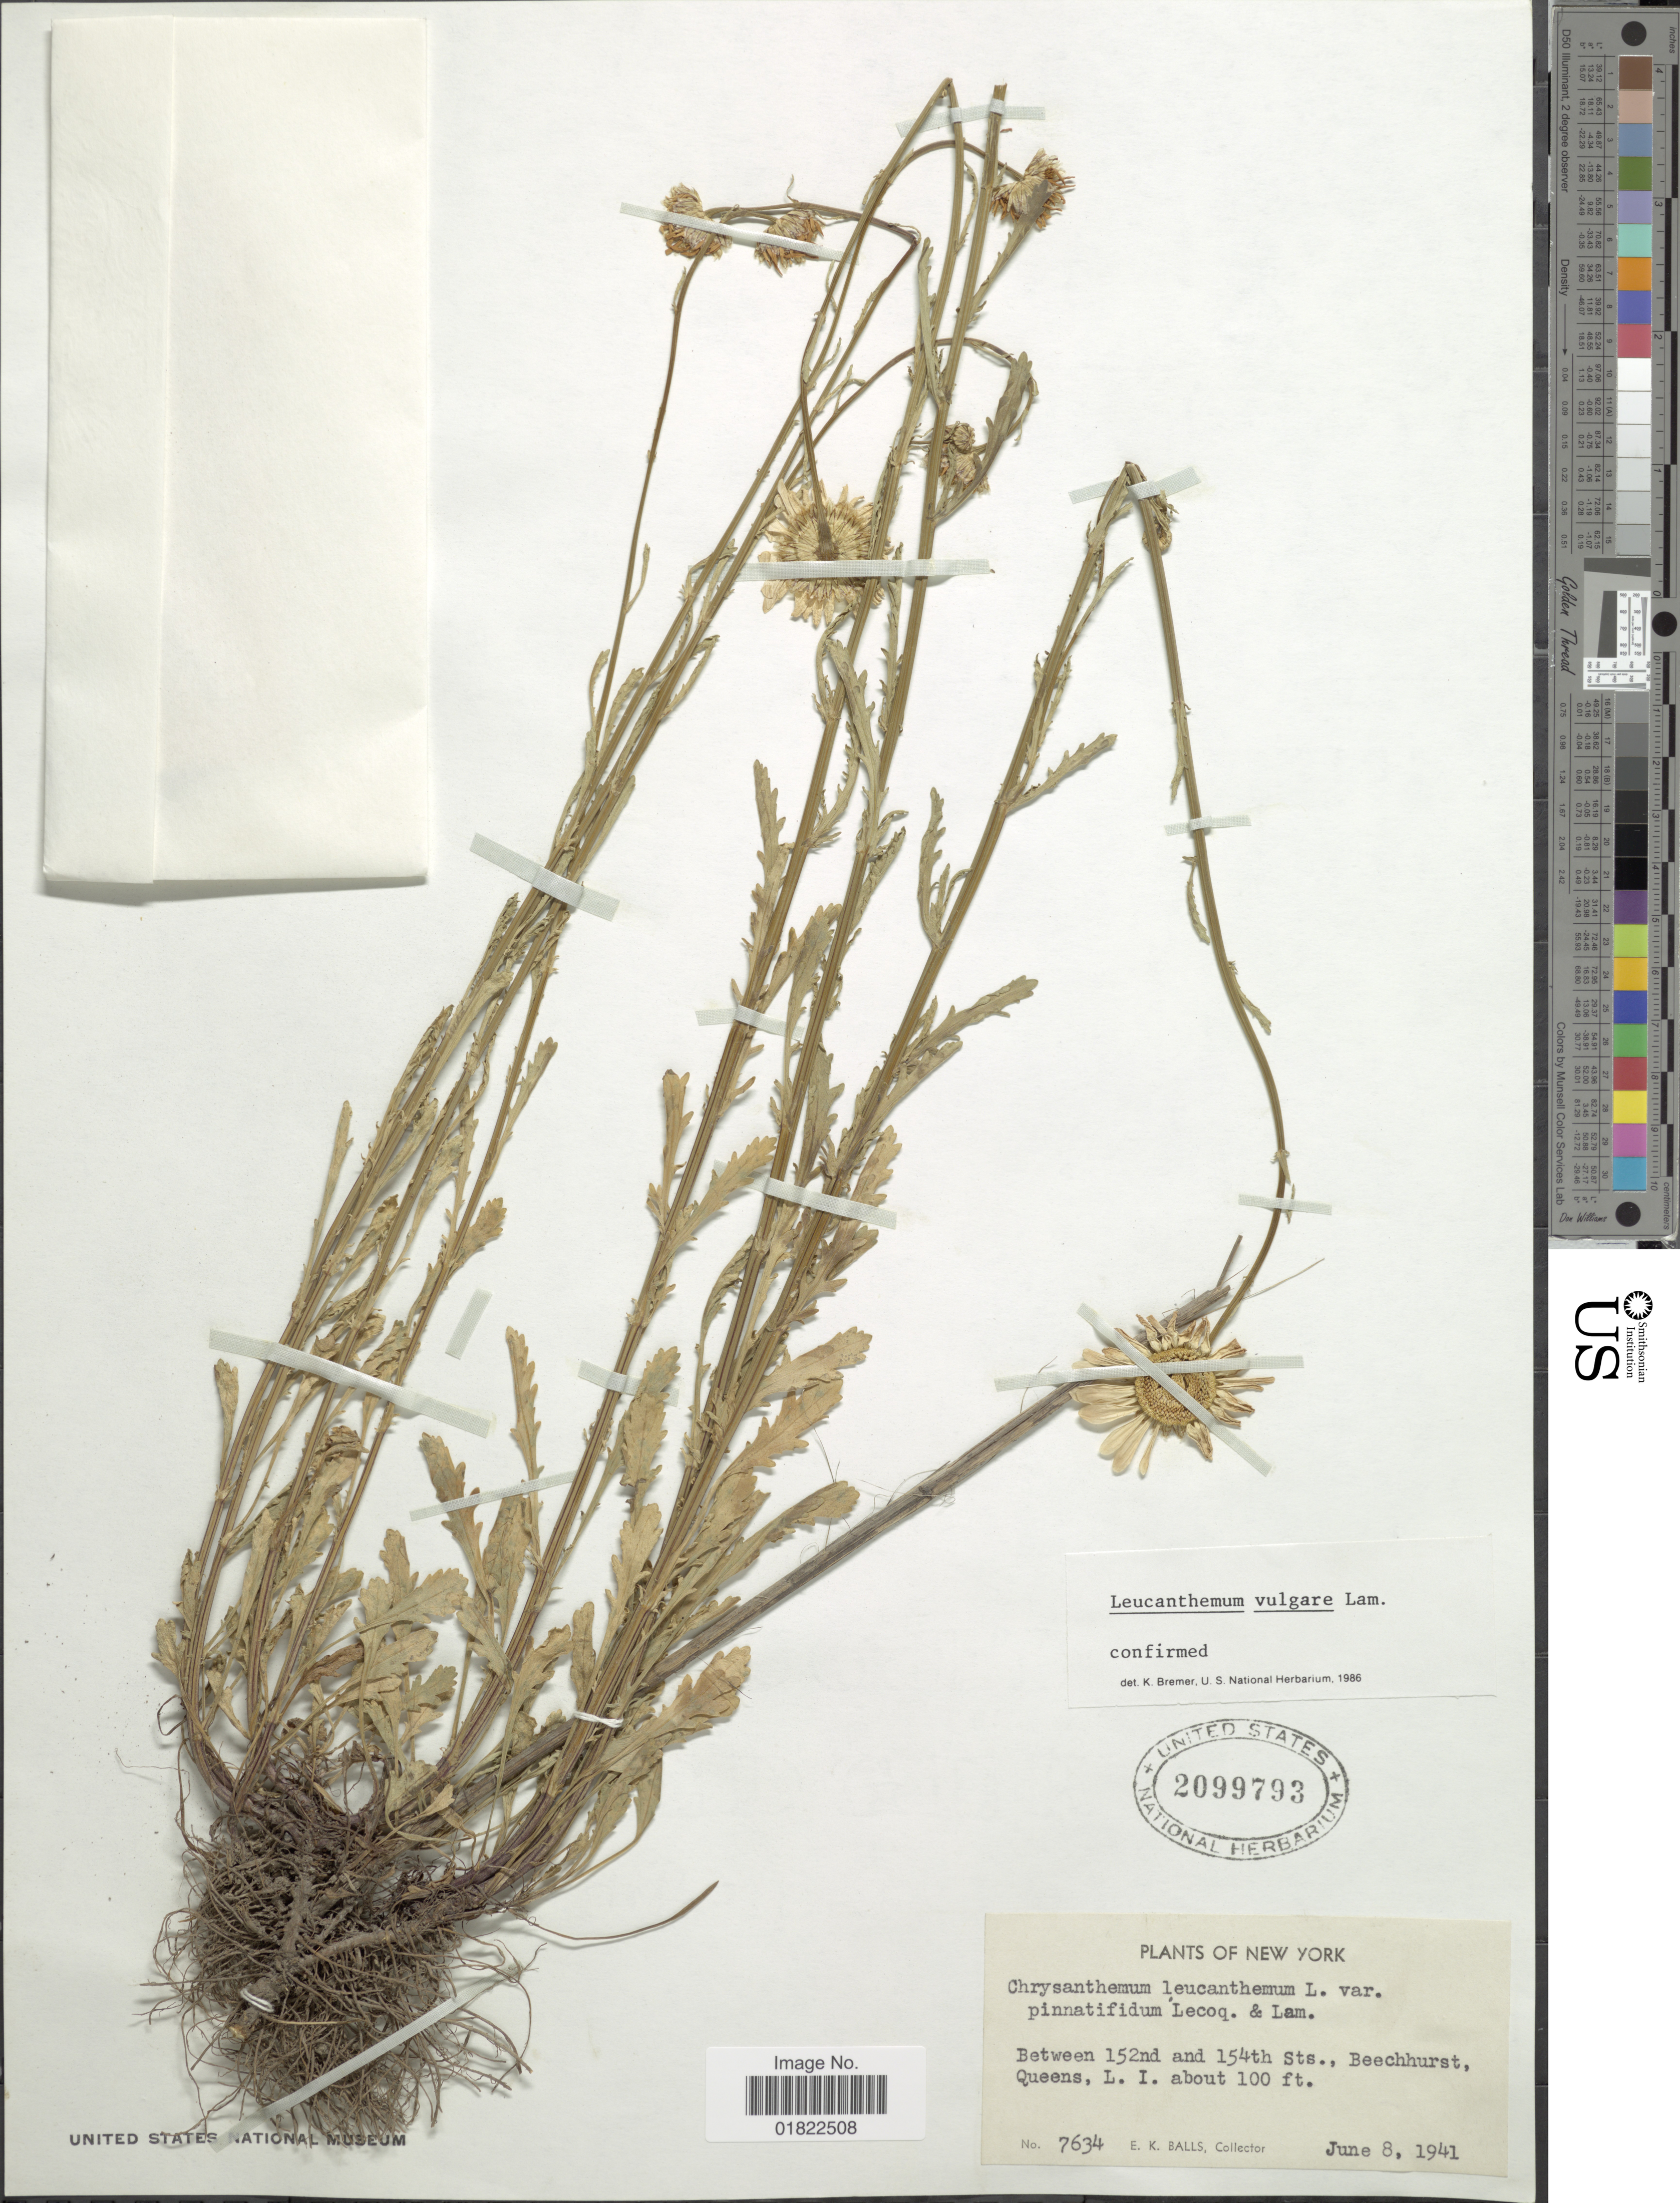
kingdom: Plantae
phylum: Tracheophyta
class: Magnoliopsida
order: Asterales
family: Asteraceae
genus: Leucanthemum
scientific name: Leucanthemum vulgare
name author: Lam.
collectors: E. K. Balls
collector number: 7634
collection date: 1941-06-08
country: United States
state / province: New York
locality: Between 152nd and 154th Sts., Beechhurst, Queens, L.I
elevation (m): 30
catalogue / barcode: US 2099793